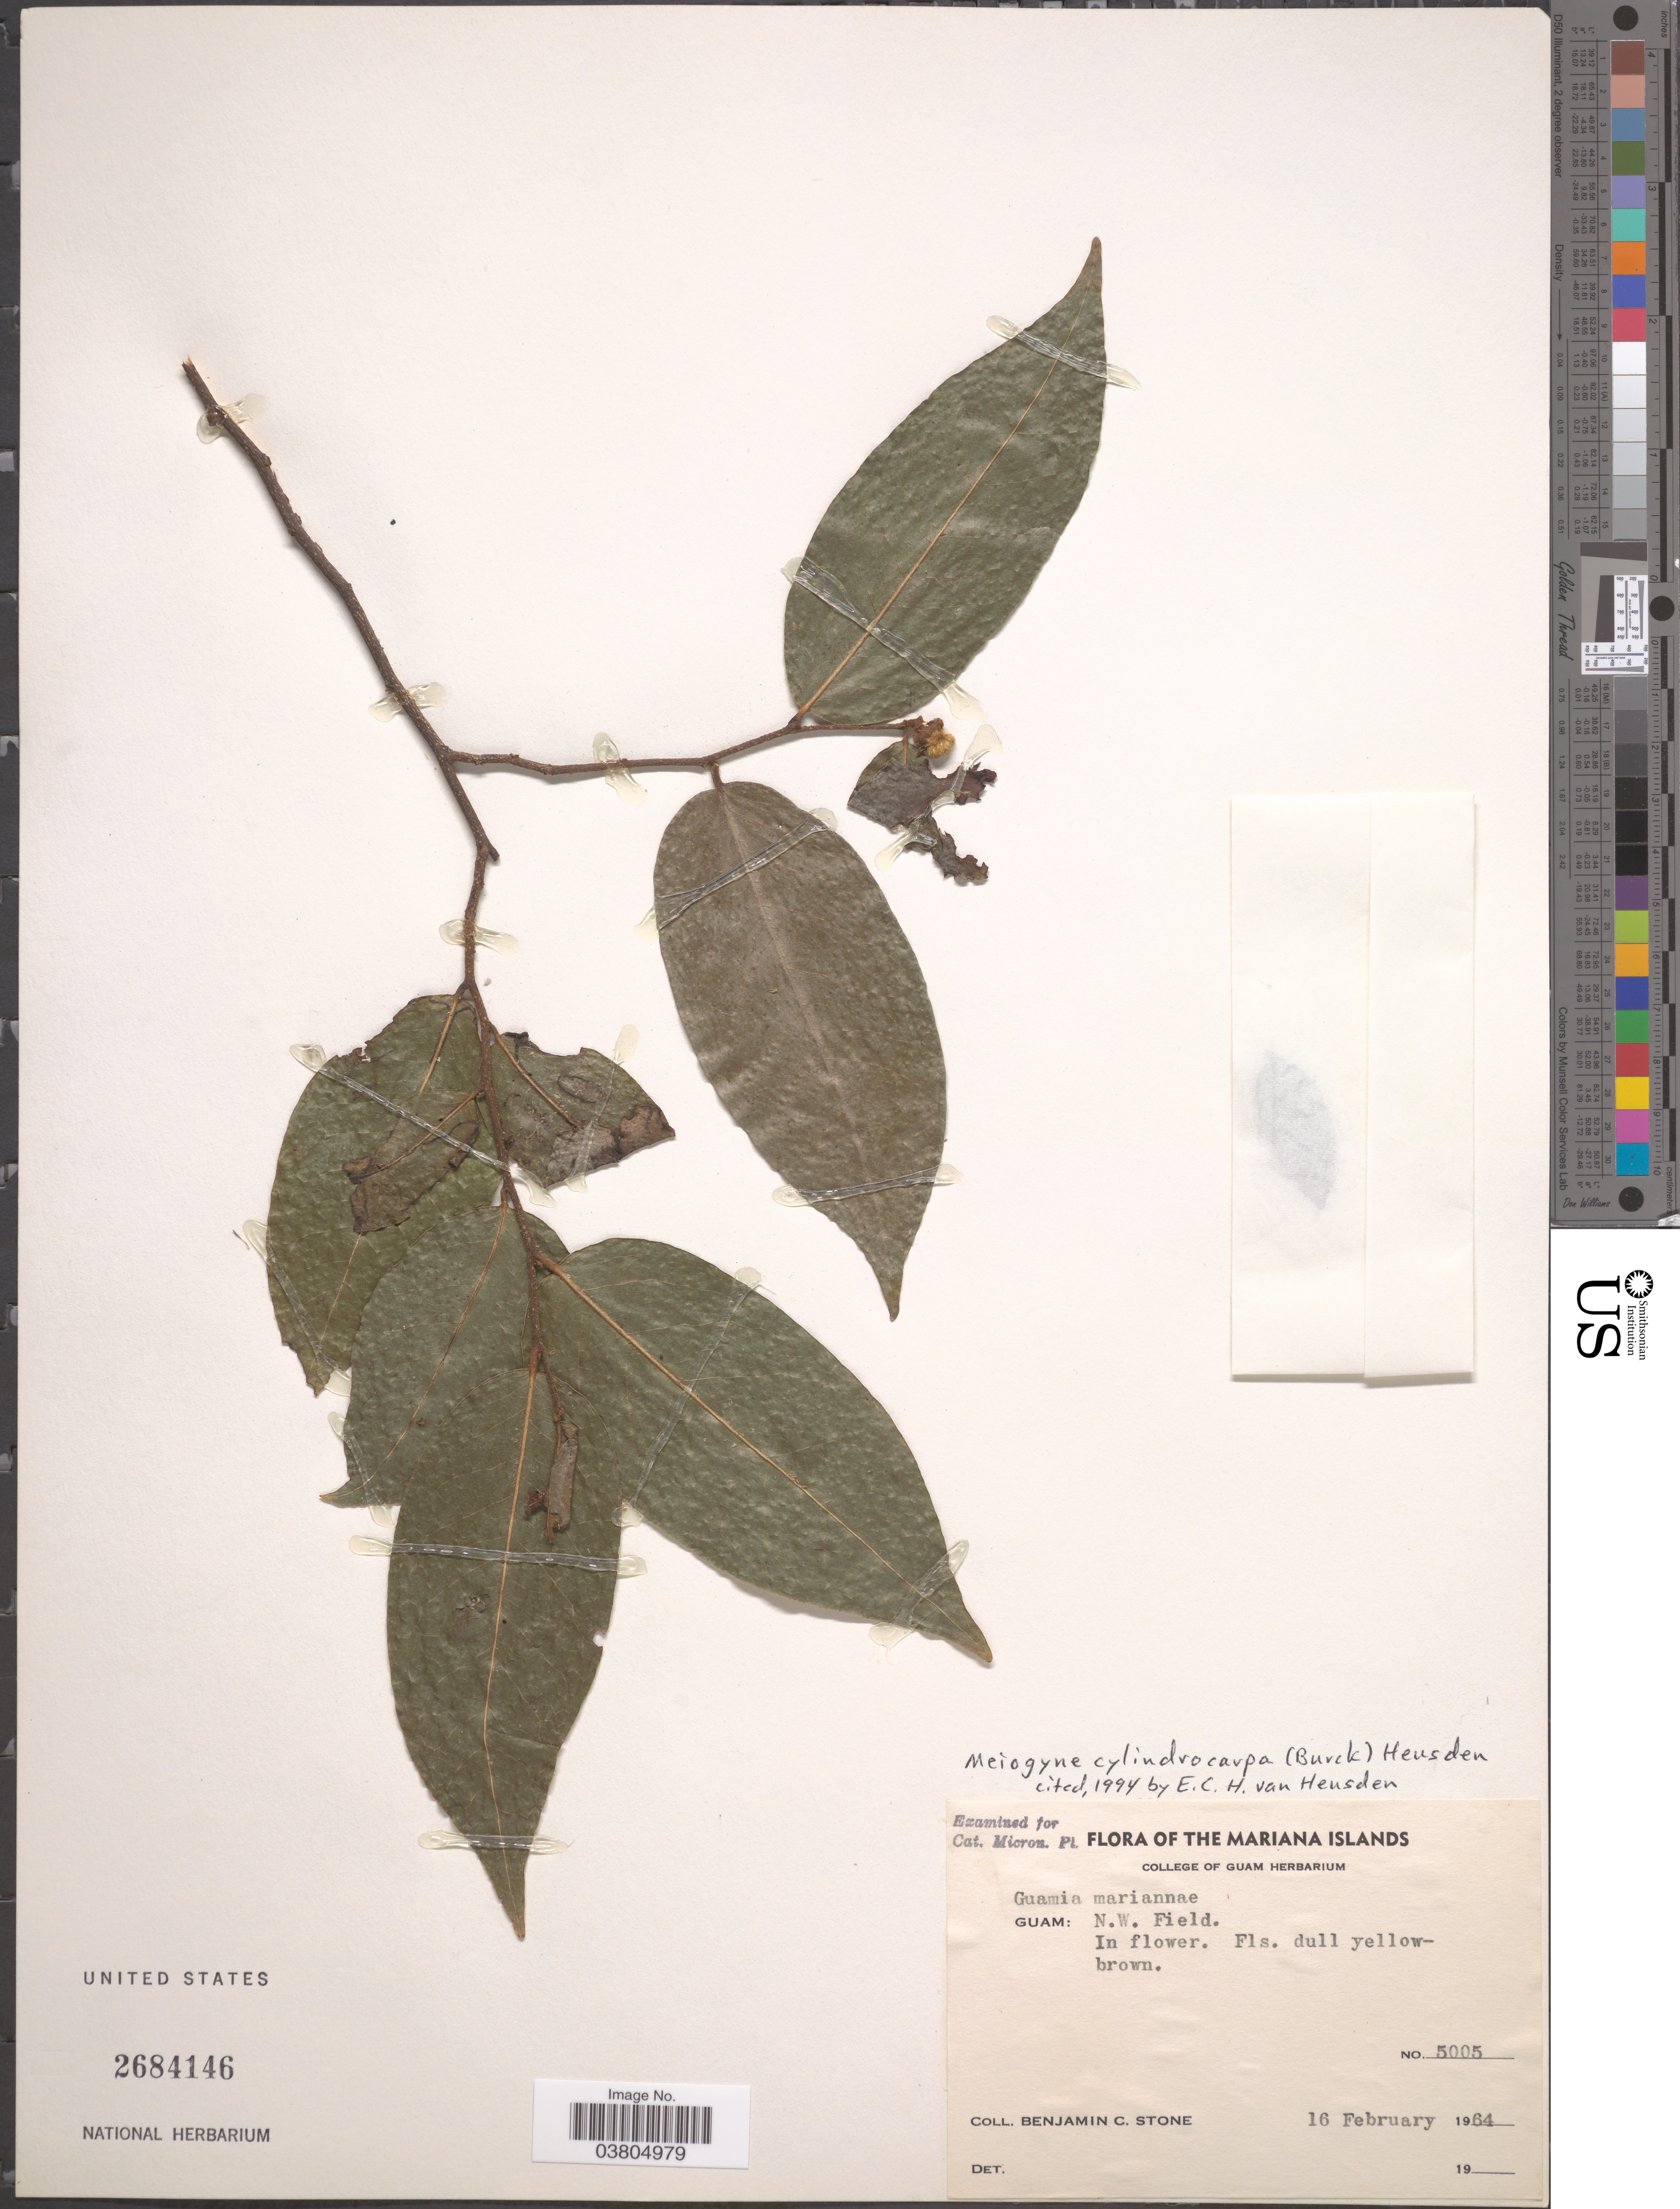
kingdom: Plantae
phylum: Tracheophyta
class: Magnoliopsida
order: Magnoliales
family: Annonaceae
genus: Meiogyne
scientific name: Meiogyne cylindrocarpa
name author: (Burck) Van Huesden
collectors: B. C. Stone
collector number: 5005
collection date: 1964-02-16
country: Guam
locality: Mariana Islands. N.W. Field.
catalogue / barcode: US 2684146